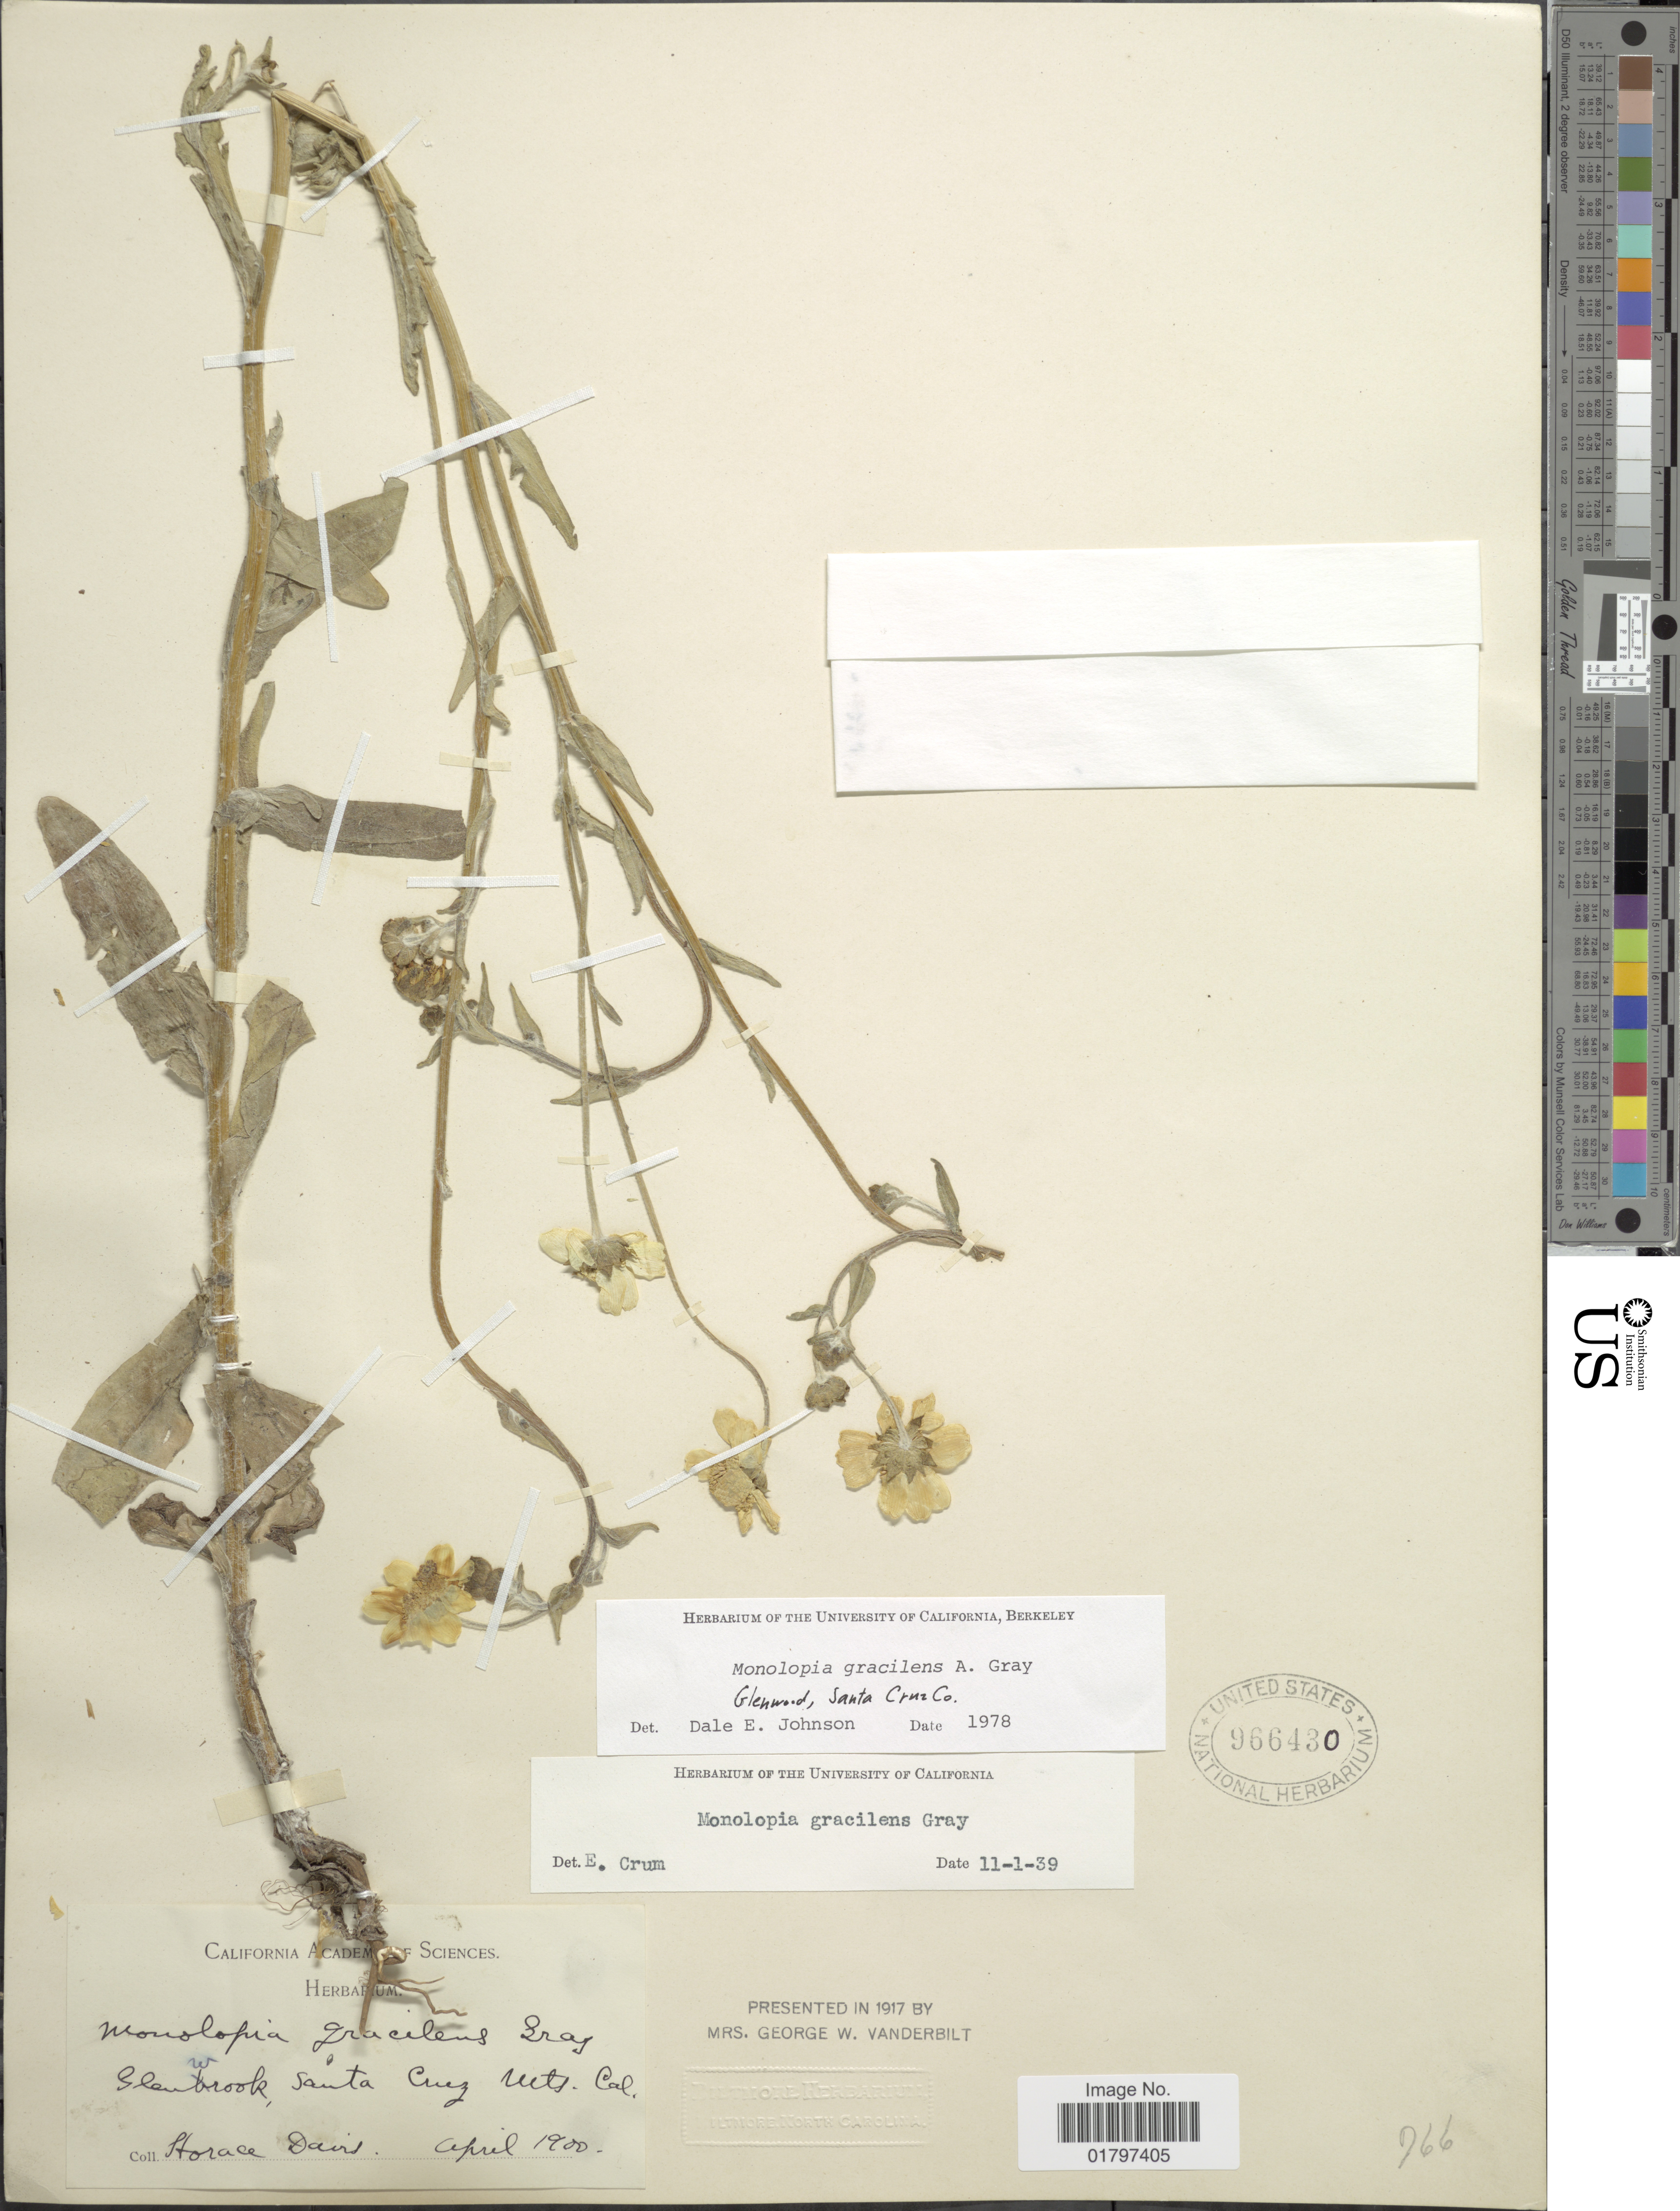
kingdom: Plantae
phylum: Tracheophyta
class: Magnoliopsida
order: Asterales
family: Asteraceae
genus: Monolopia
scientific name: Monolopia gracilens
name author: A. Gray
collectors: S. Davis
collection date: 1900-04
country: United States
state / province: California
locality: Glenwrook, Santa Cruz Mts. Cal.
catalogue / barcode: US 966430